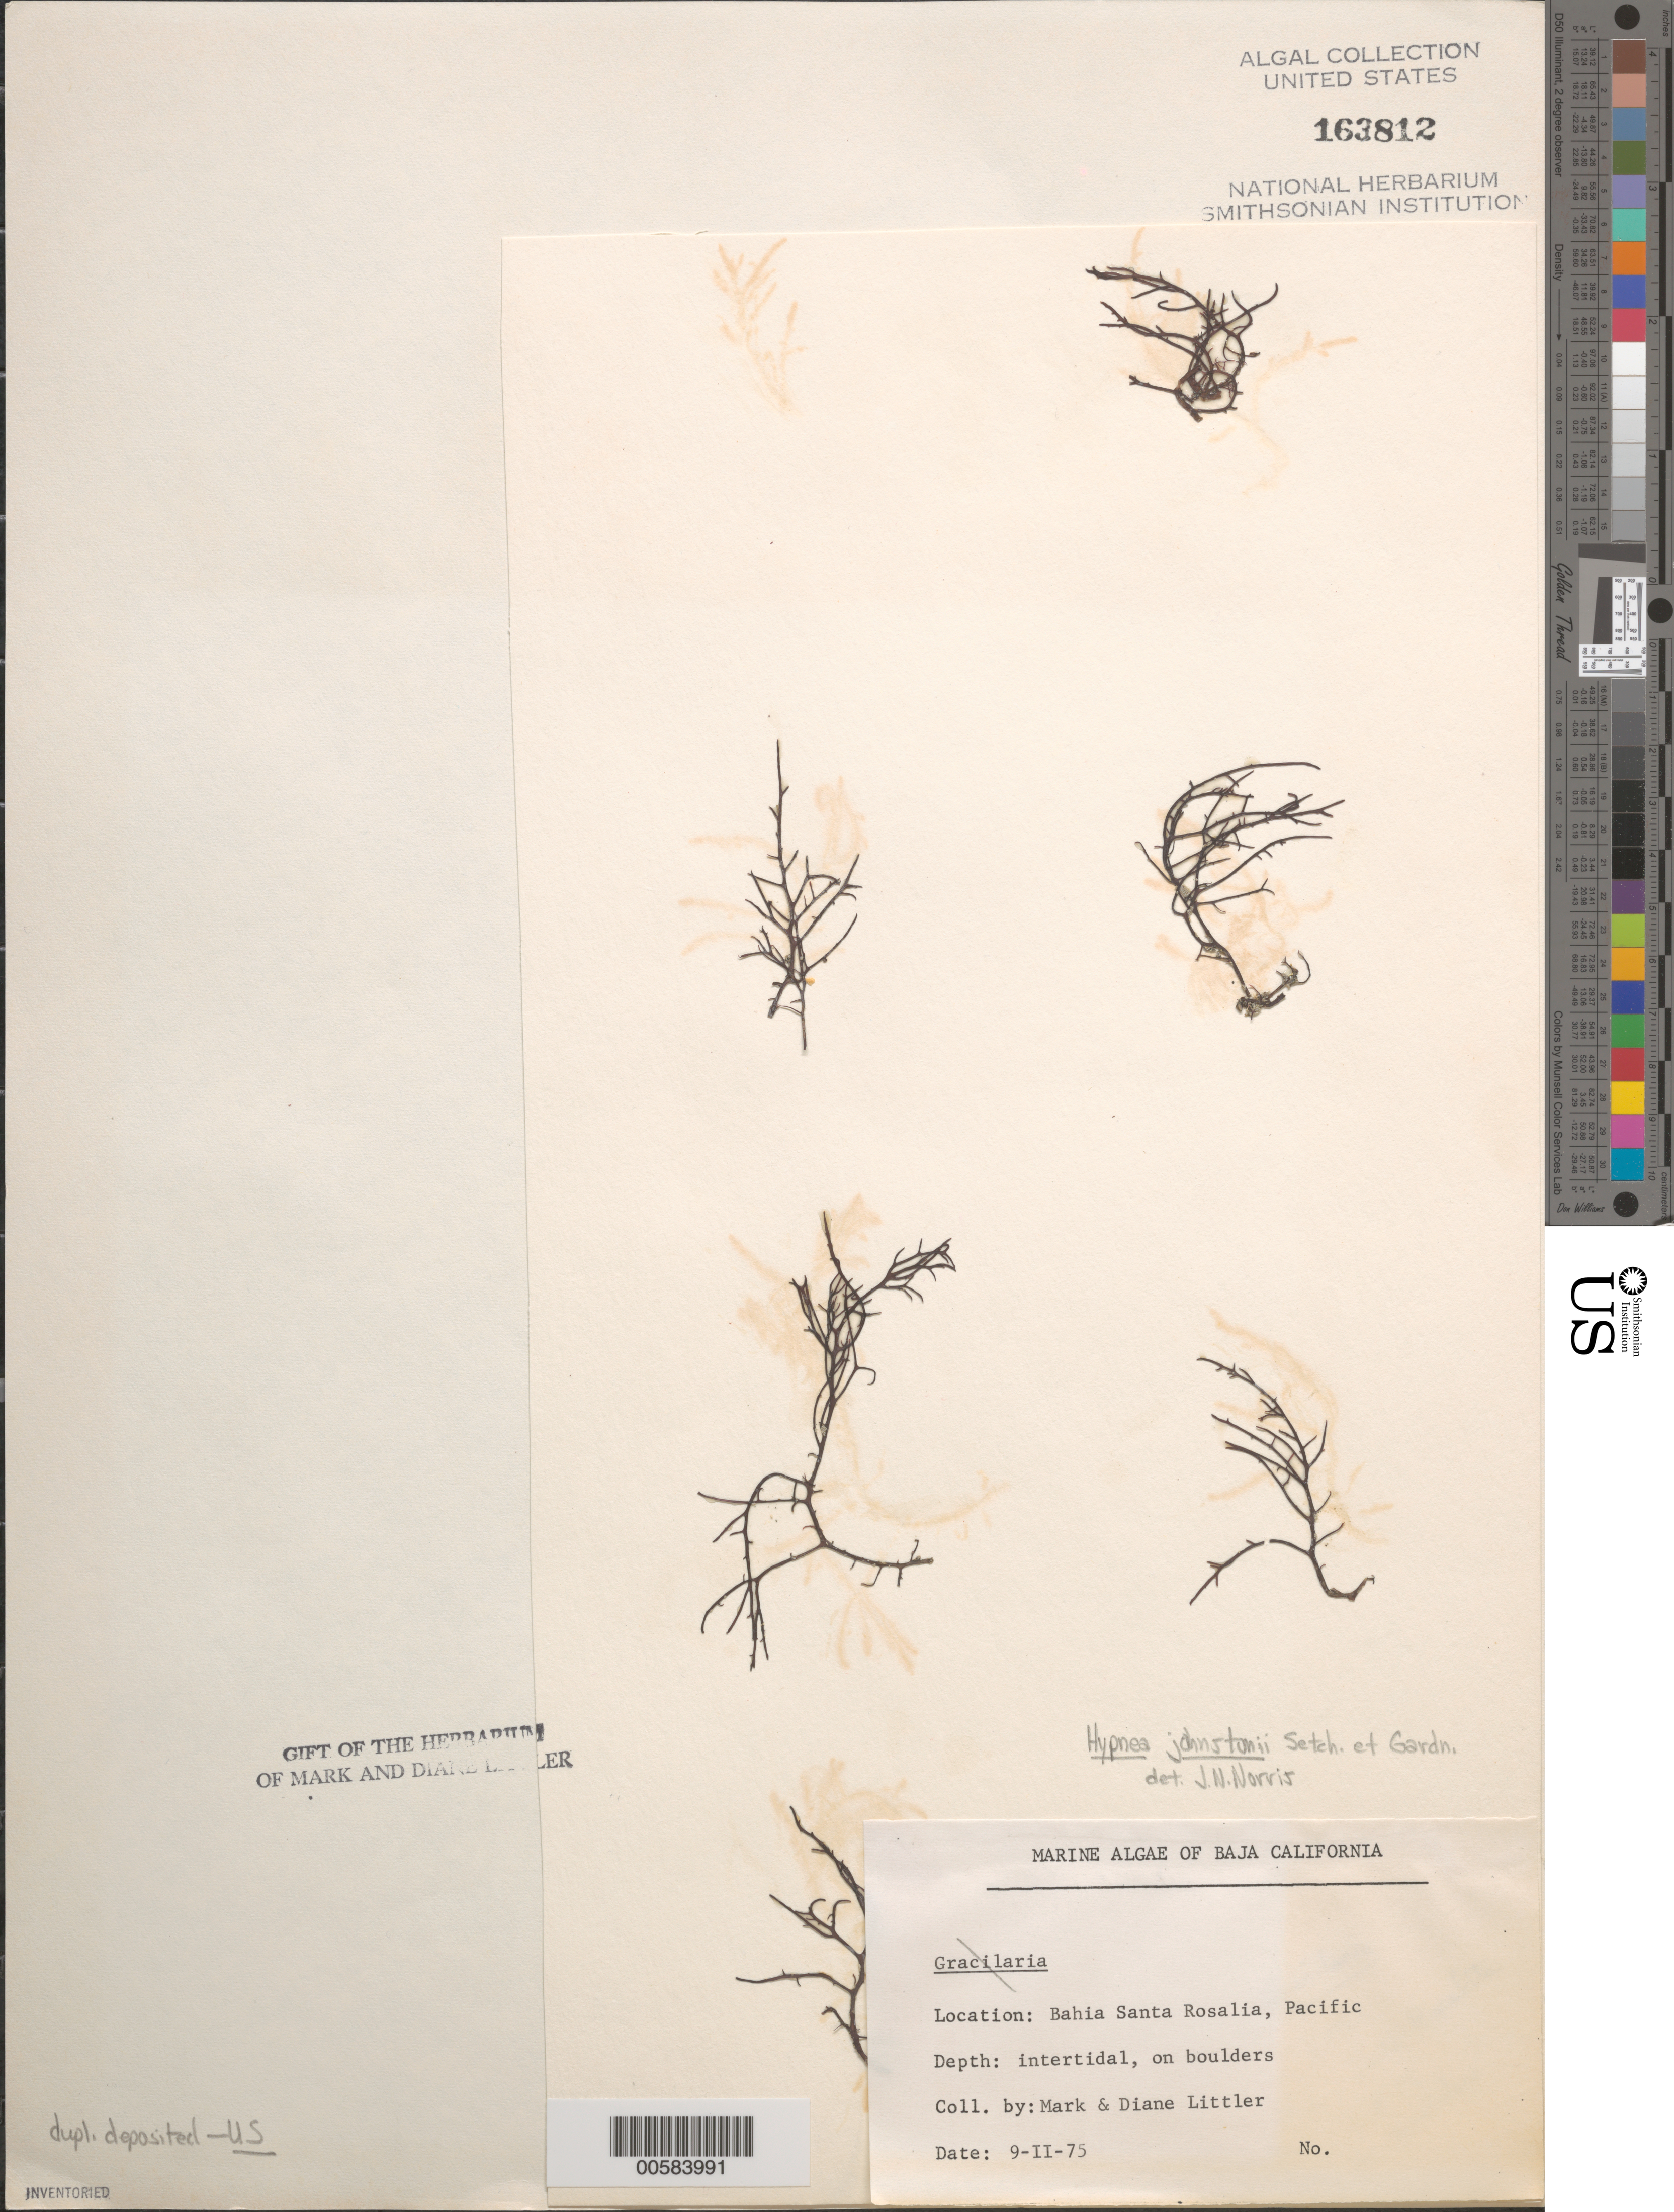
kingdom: Plantae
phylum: Rhodophyta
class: Florideophyceae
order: Gigartinales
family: Cystocloniaceae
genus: Hypnea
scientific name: Hypnea johnstonii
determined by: Norris, James N.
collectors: M. M. Littler & D. S. Littler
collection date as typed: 09 Feb 1975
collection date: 1975-02-09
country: Mexico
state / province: Baja California Sur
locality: Bahia Santa Rosalia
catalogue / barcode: US 163812